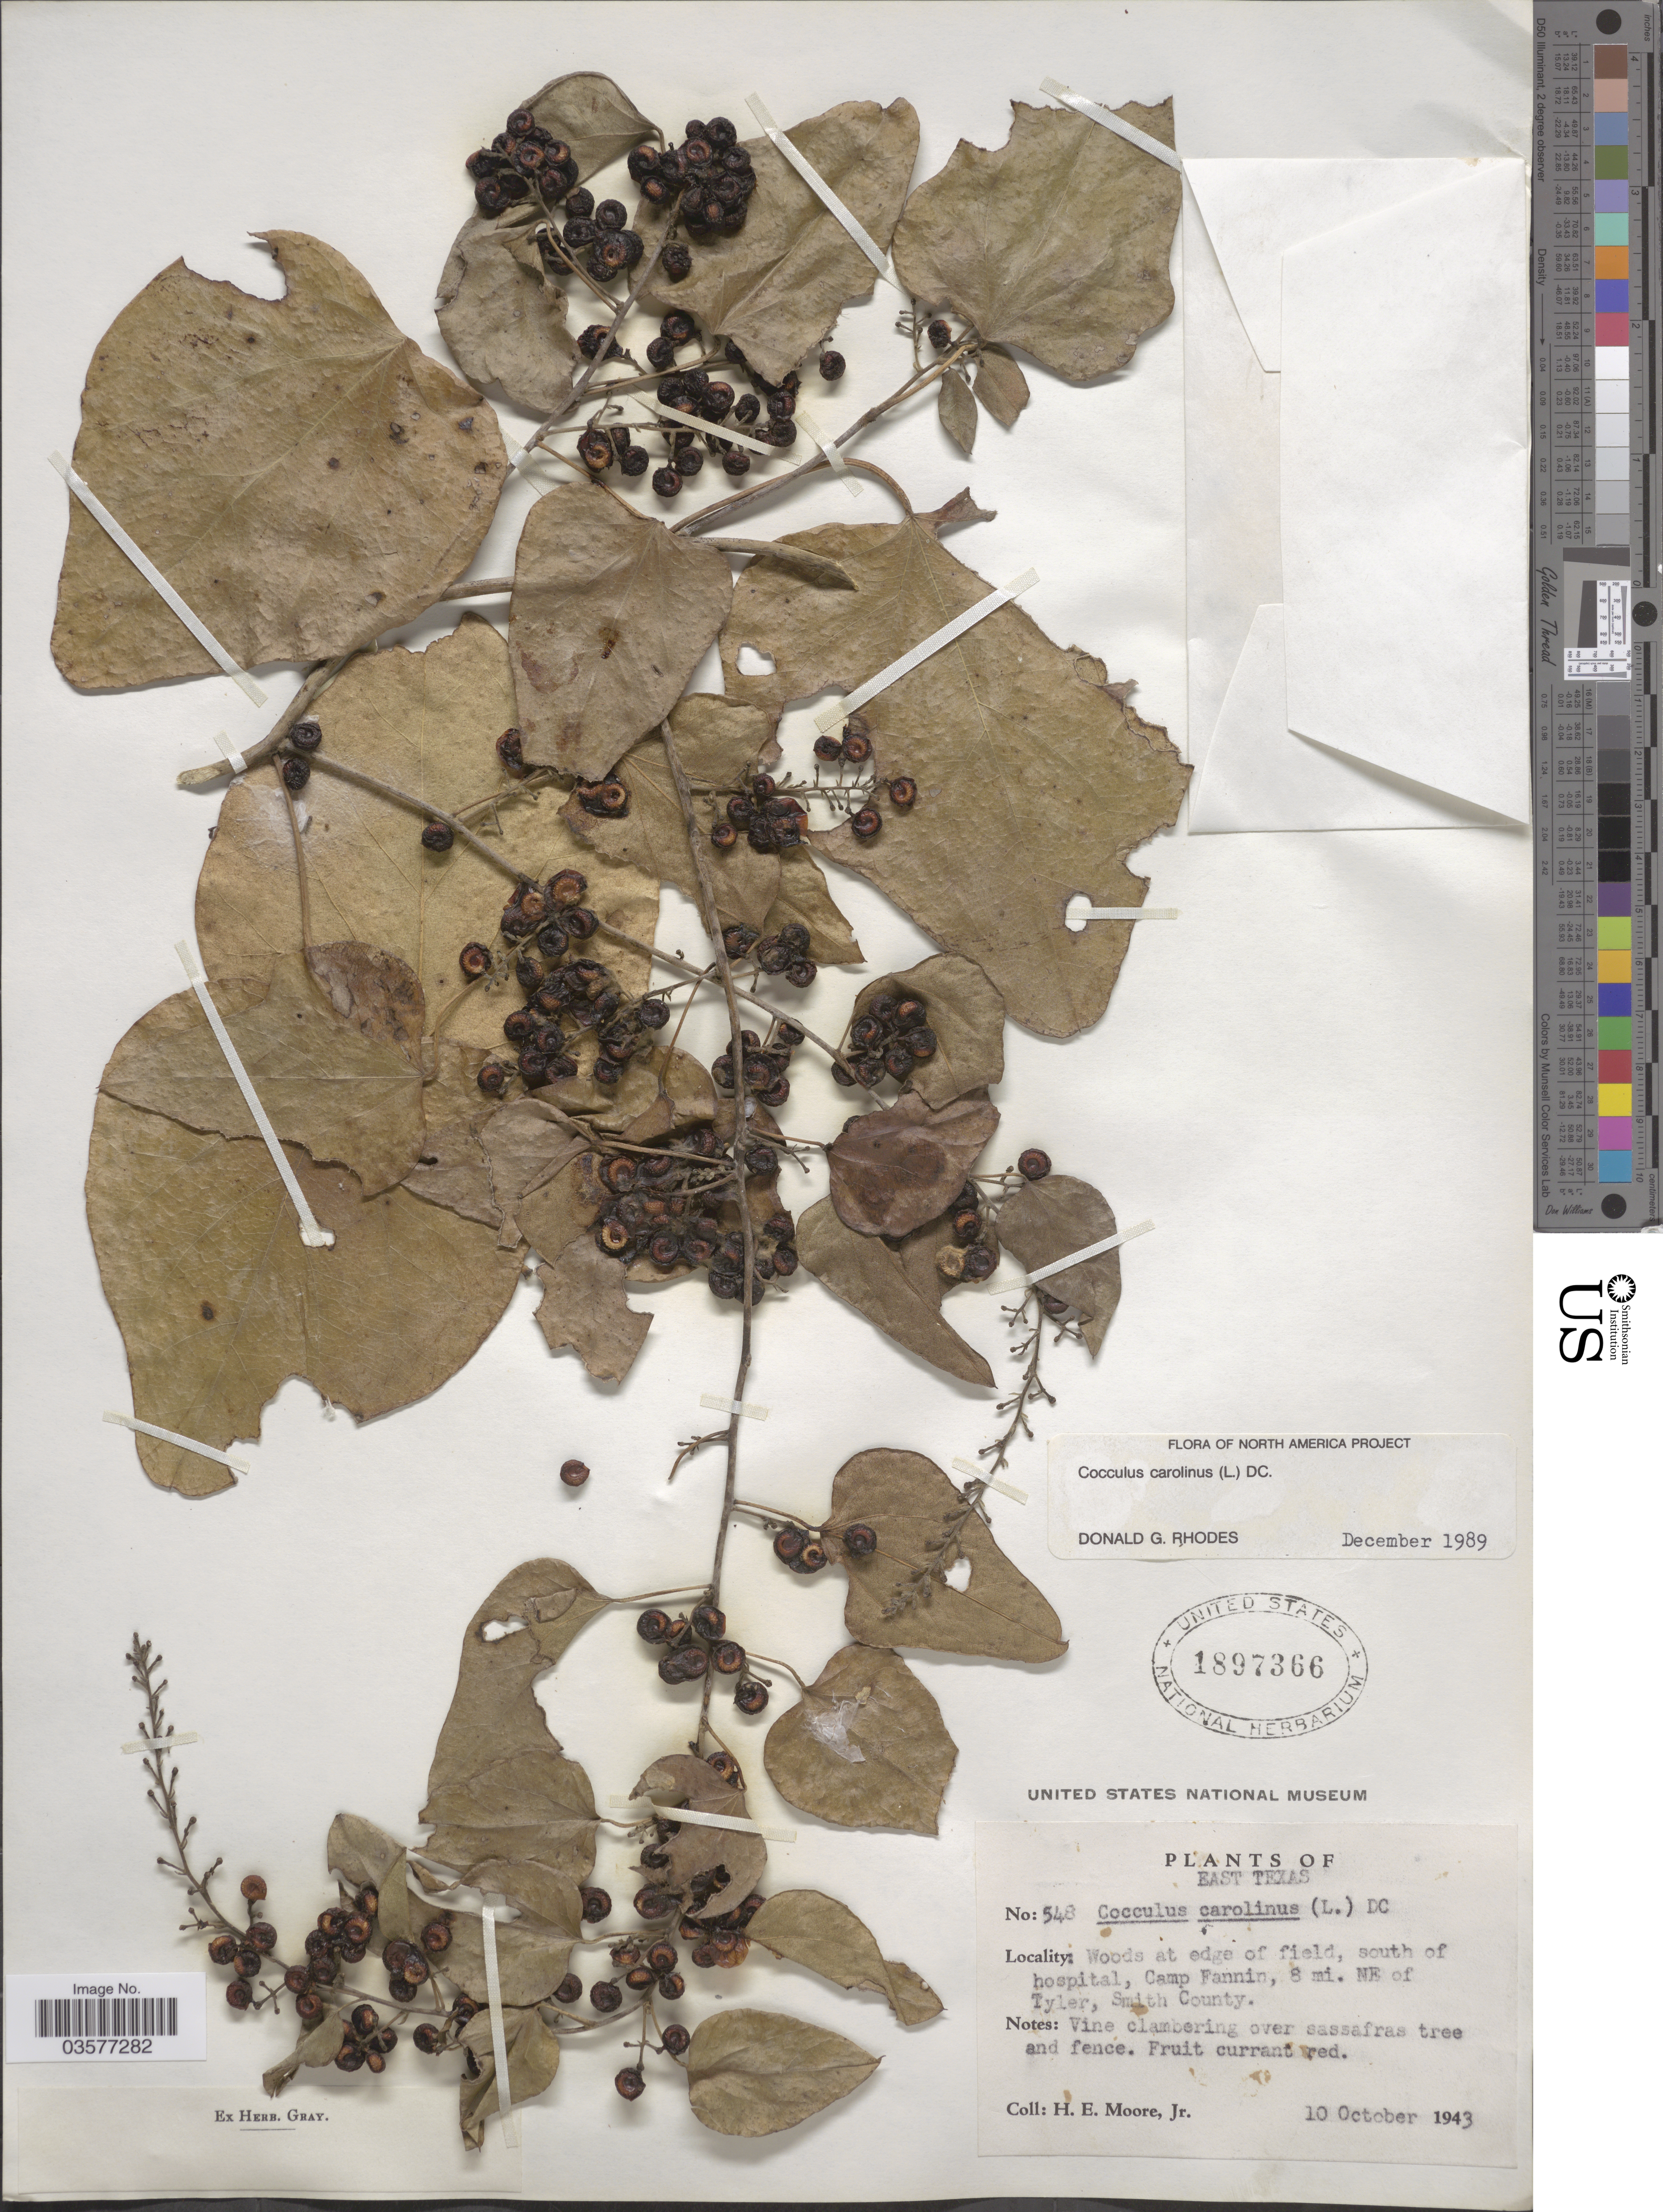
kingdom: Plantae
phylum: Tracheophyta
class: Magnoliopsida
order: Ranunculales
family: Menispermaceae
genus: Cocculus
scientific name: Cocculus carolinus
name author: (L.) DC.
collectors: H. Moore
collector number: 548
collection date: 1943-10-10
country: United States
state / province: Texas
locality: East Texas, Woods at edge of field, south of hospital, Camp Fannin, 8 mi. NE of Tyler, Smith County.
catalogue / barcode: US 1897366